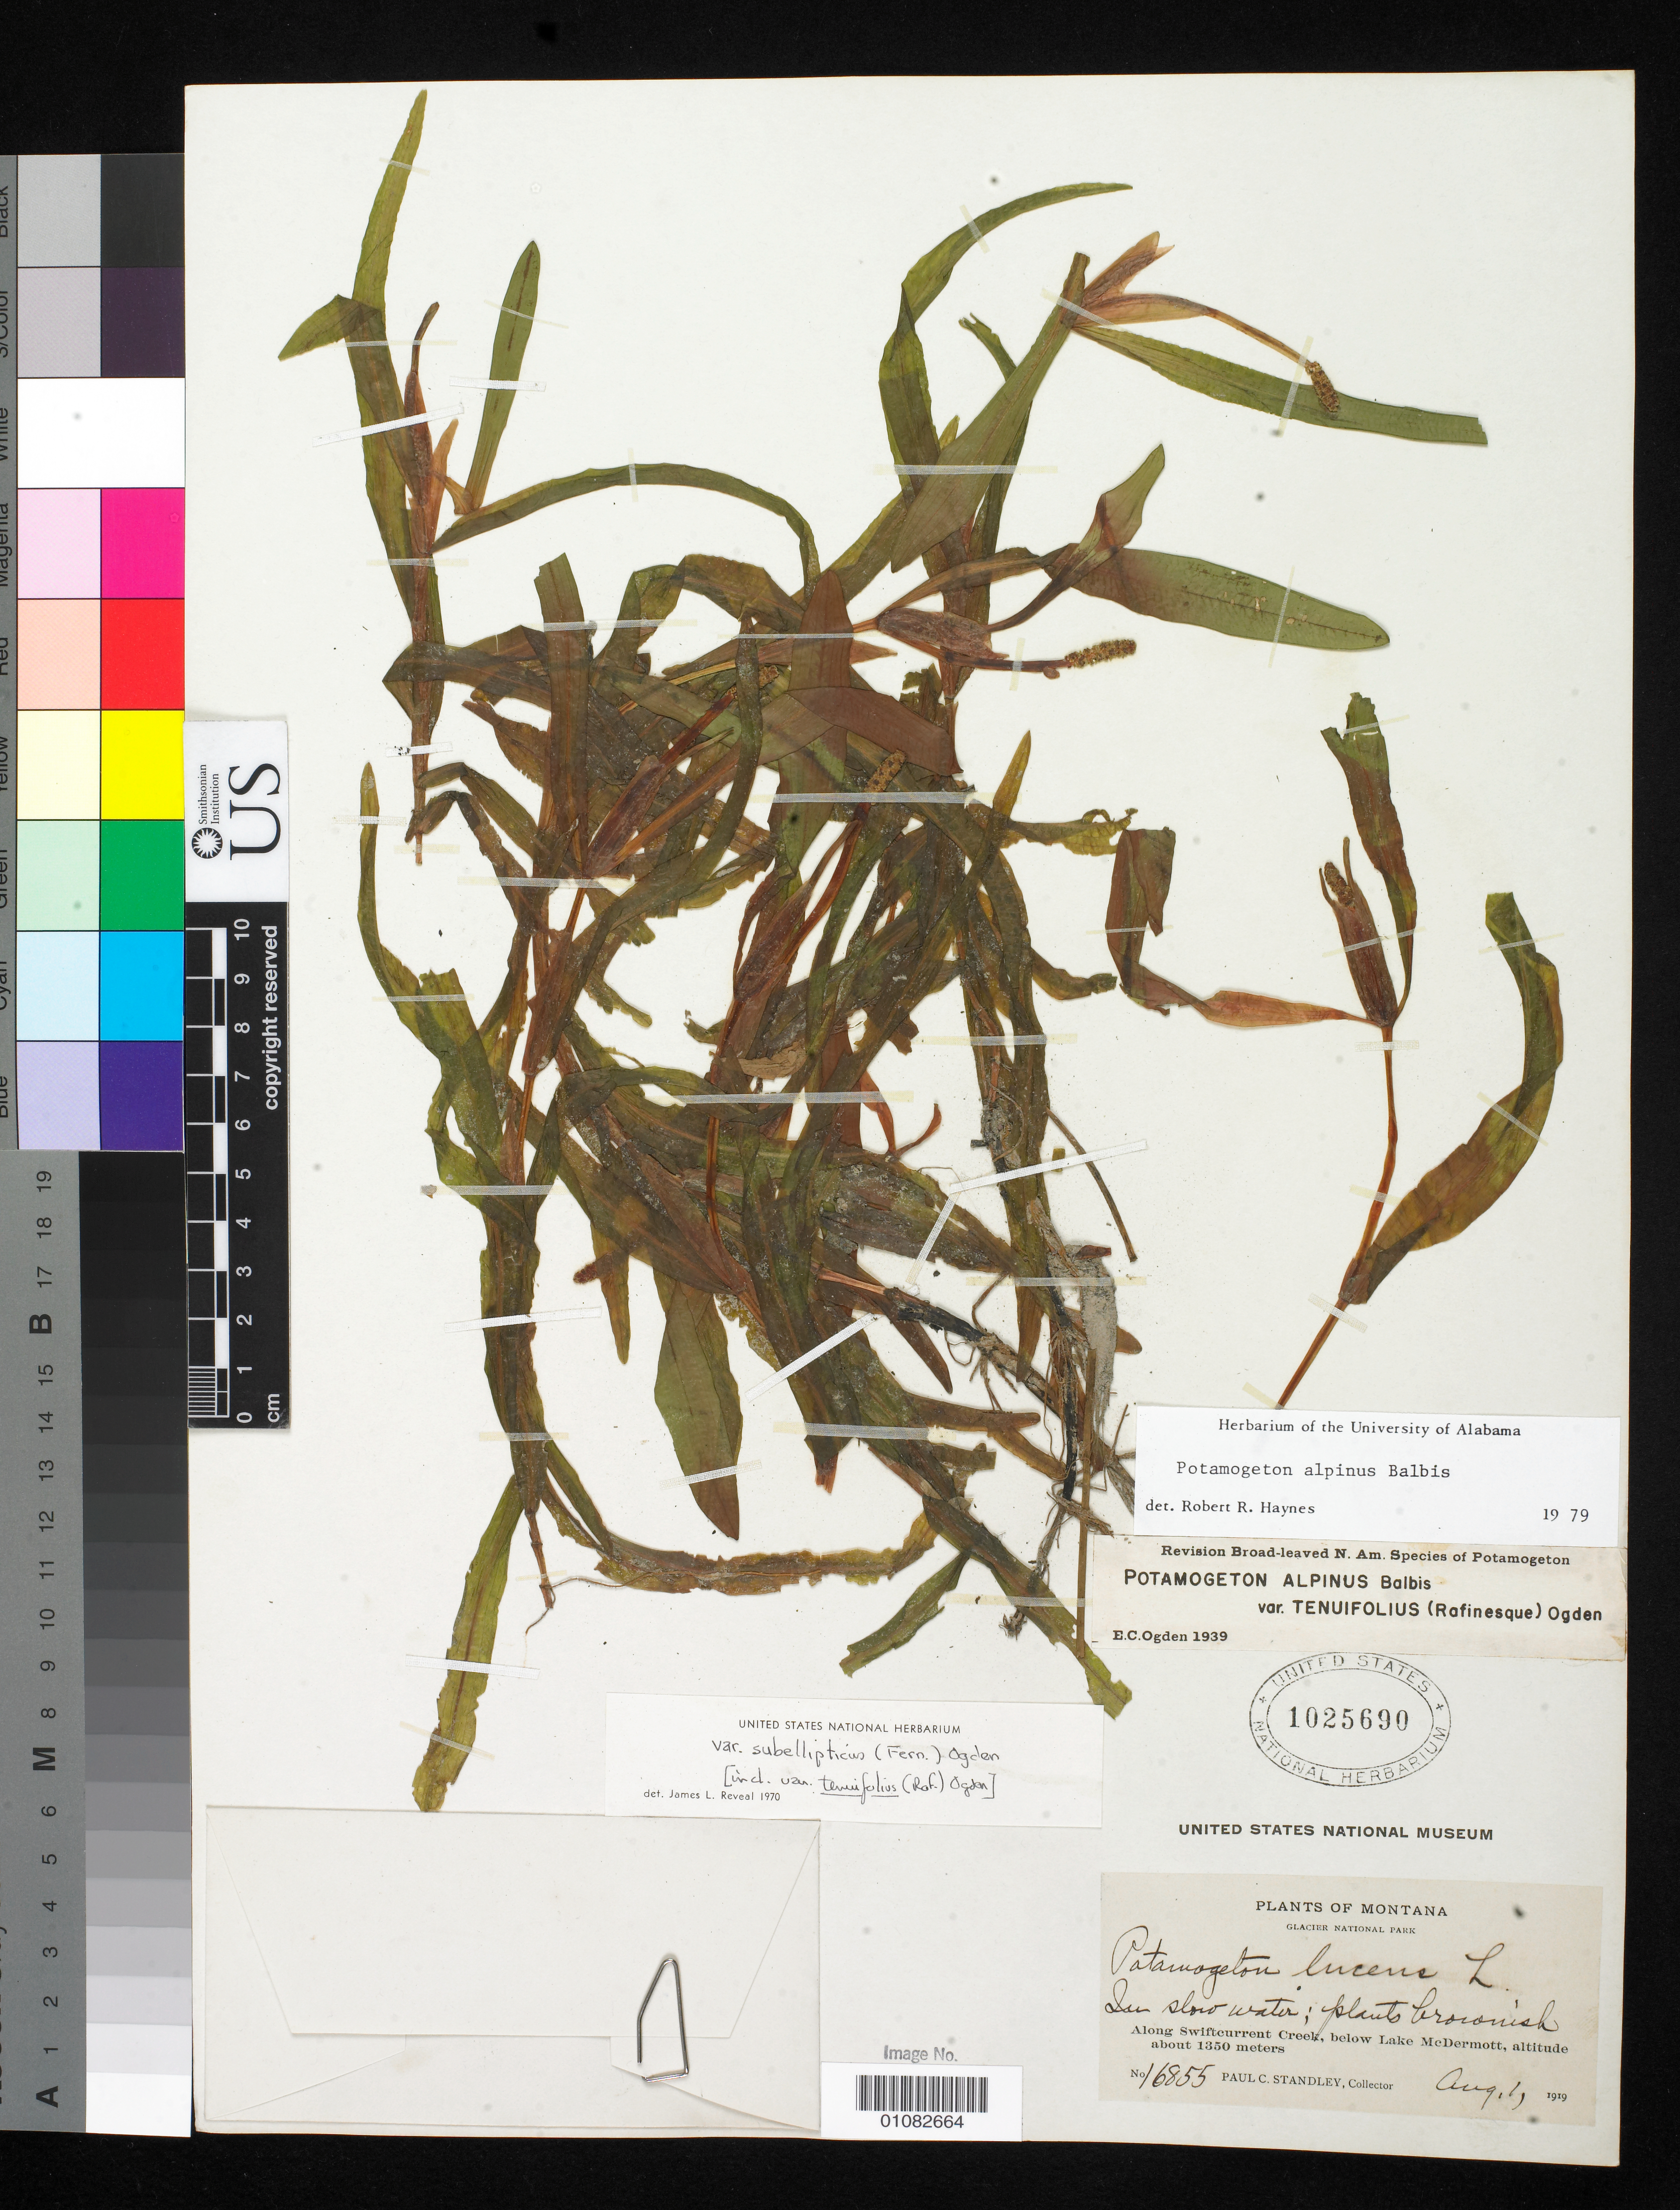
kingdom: Plantae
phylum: Tracheophyta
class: Liliopsida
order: Alismatales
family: Potamogetonaceae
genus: Potamogeton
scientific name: Potamogeton alpinus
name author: Balb.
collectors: P. C. Standley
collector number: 16855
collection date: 1919-08-01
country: United States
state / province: Montana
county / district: Glacier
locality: Glacier National Park, along Swiftcurrent Creek, below Lake McDermott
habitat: In slow water; plants brownish.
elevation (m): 1350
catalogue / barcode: US 1025690